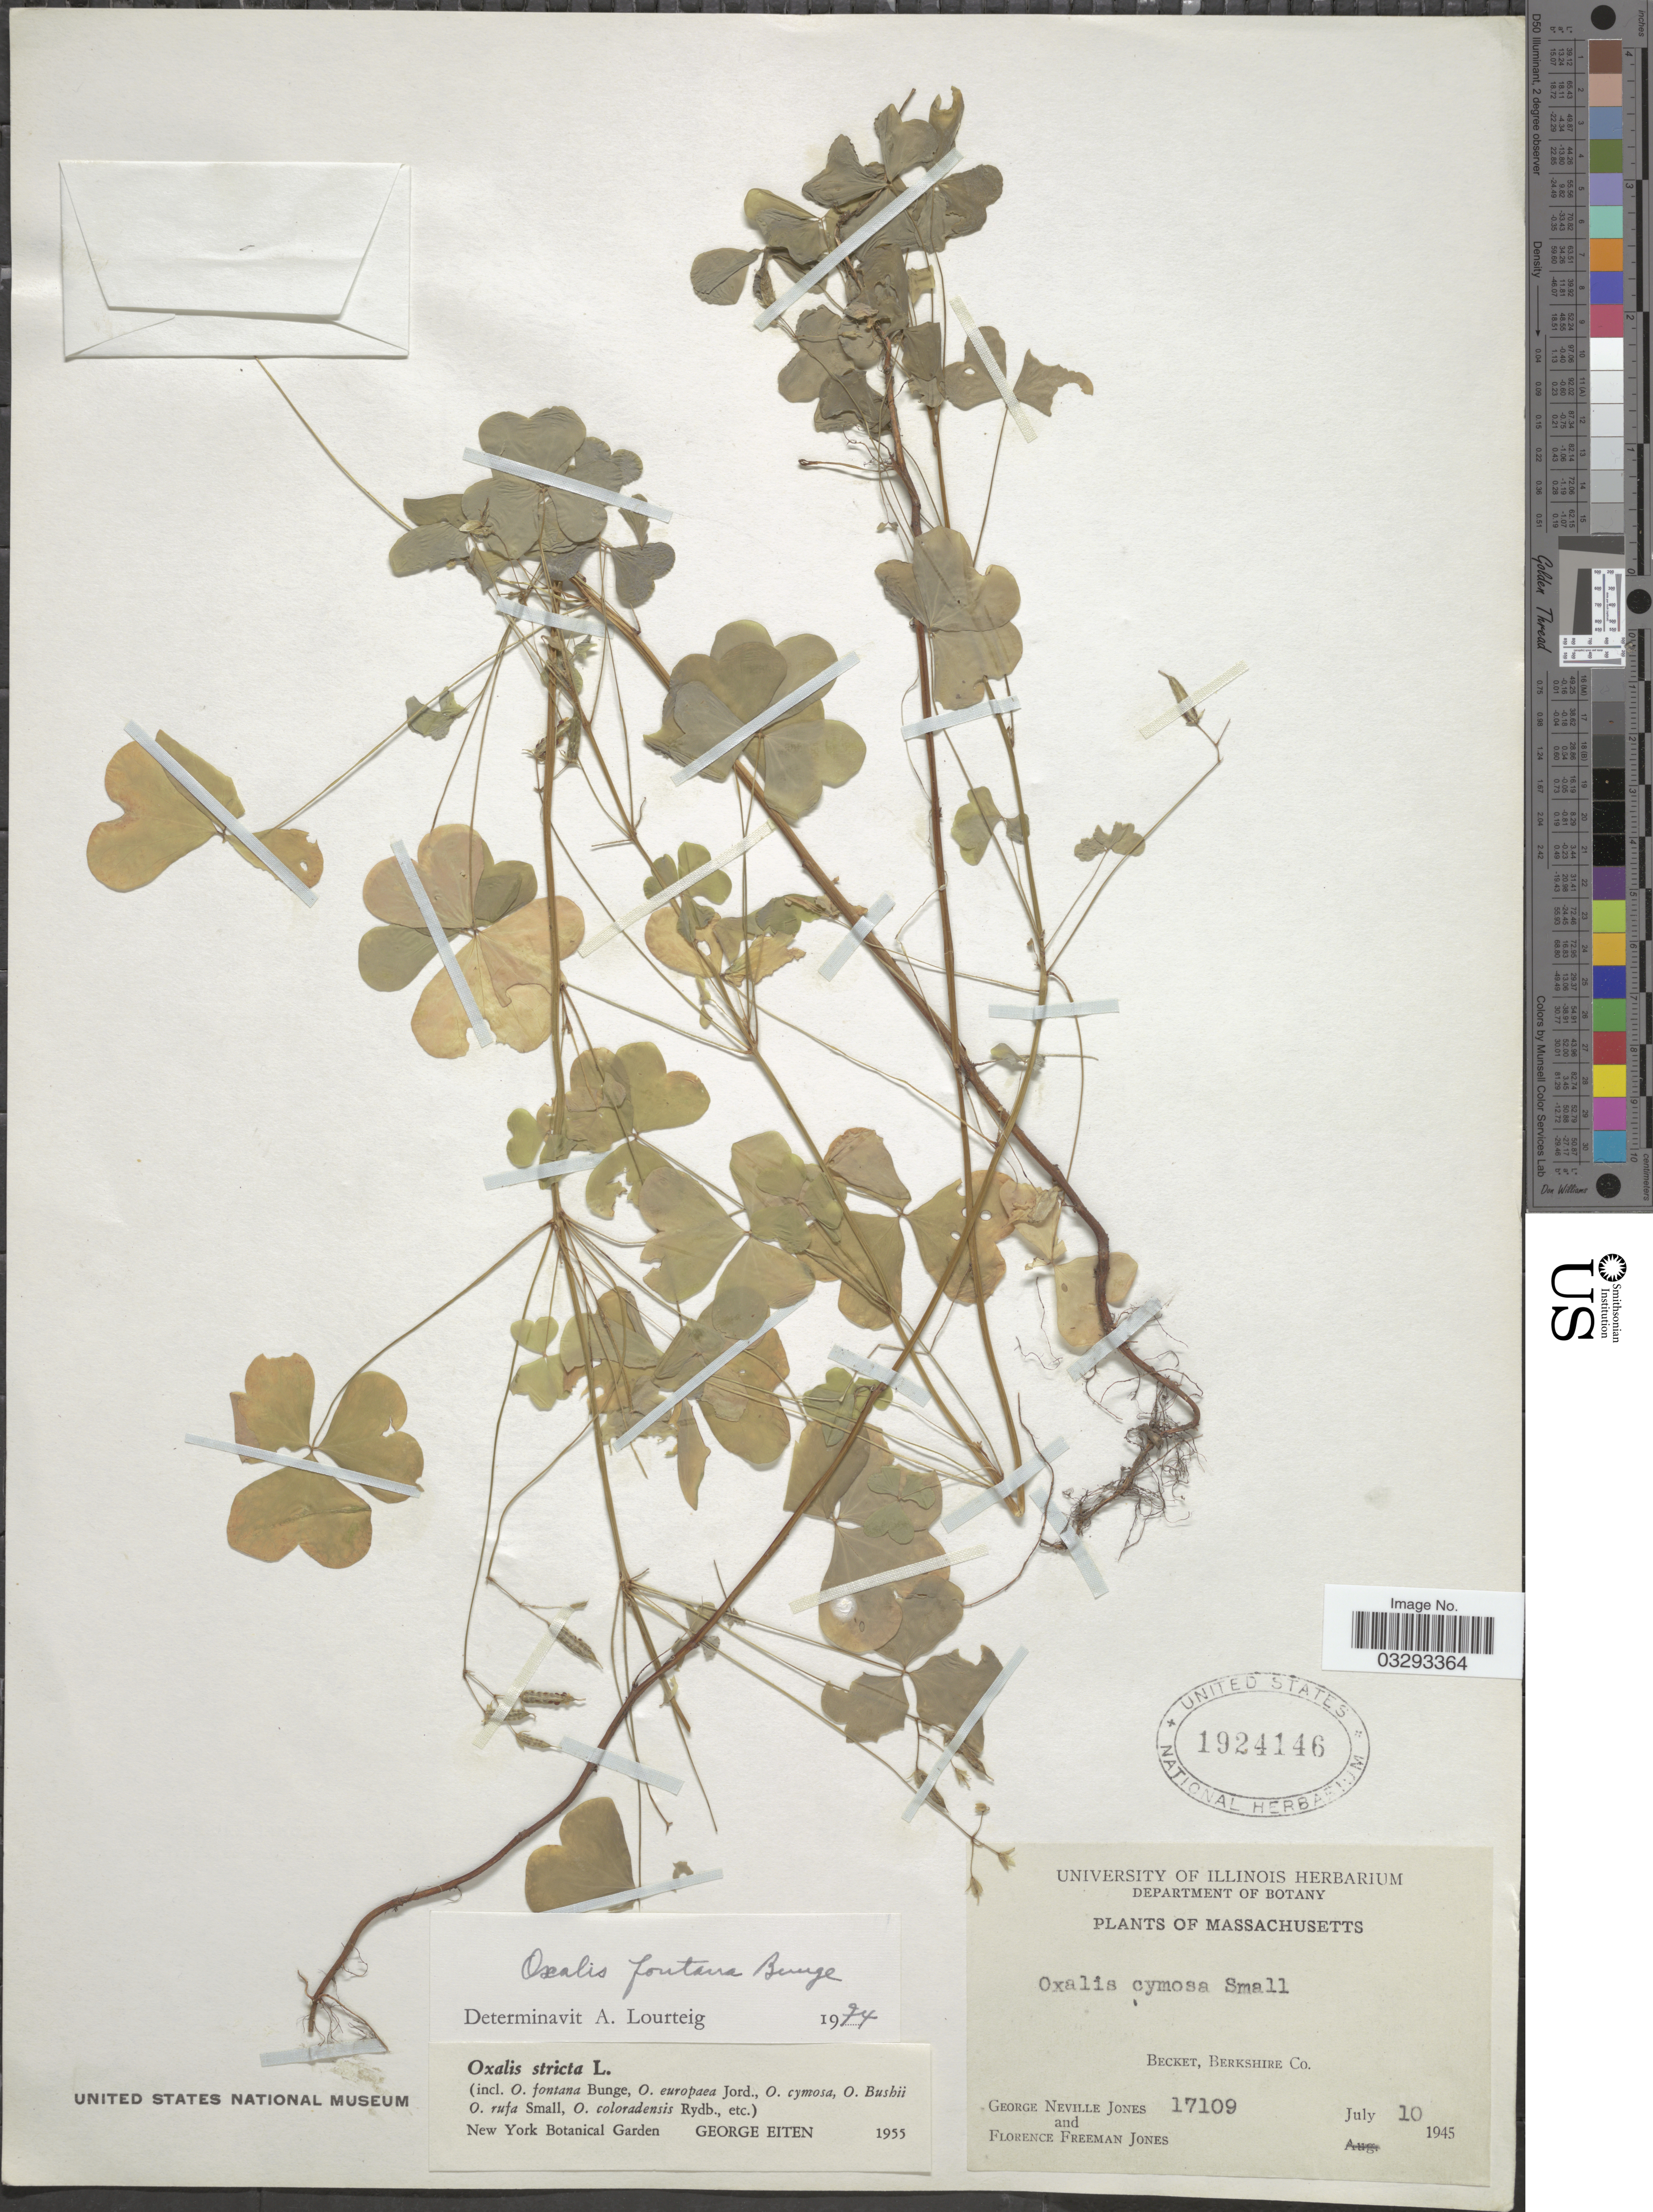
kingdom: Plantae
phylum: Tracheophyta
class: Magnoliopsida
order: Oxalidales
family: Oxalidaceae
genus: Oxalis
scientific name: Oxalis fontana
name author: Bunge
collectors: G. N. Jones & F. F. Jones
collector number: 17109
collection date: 1945-07-10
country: United States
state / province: Massachusetts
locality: Becket, Berkshire Co.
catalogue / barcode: US 1924146